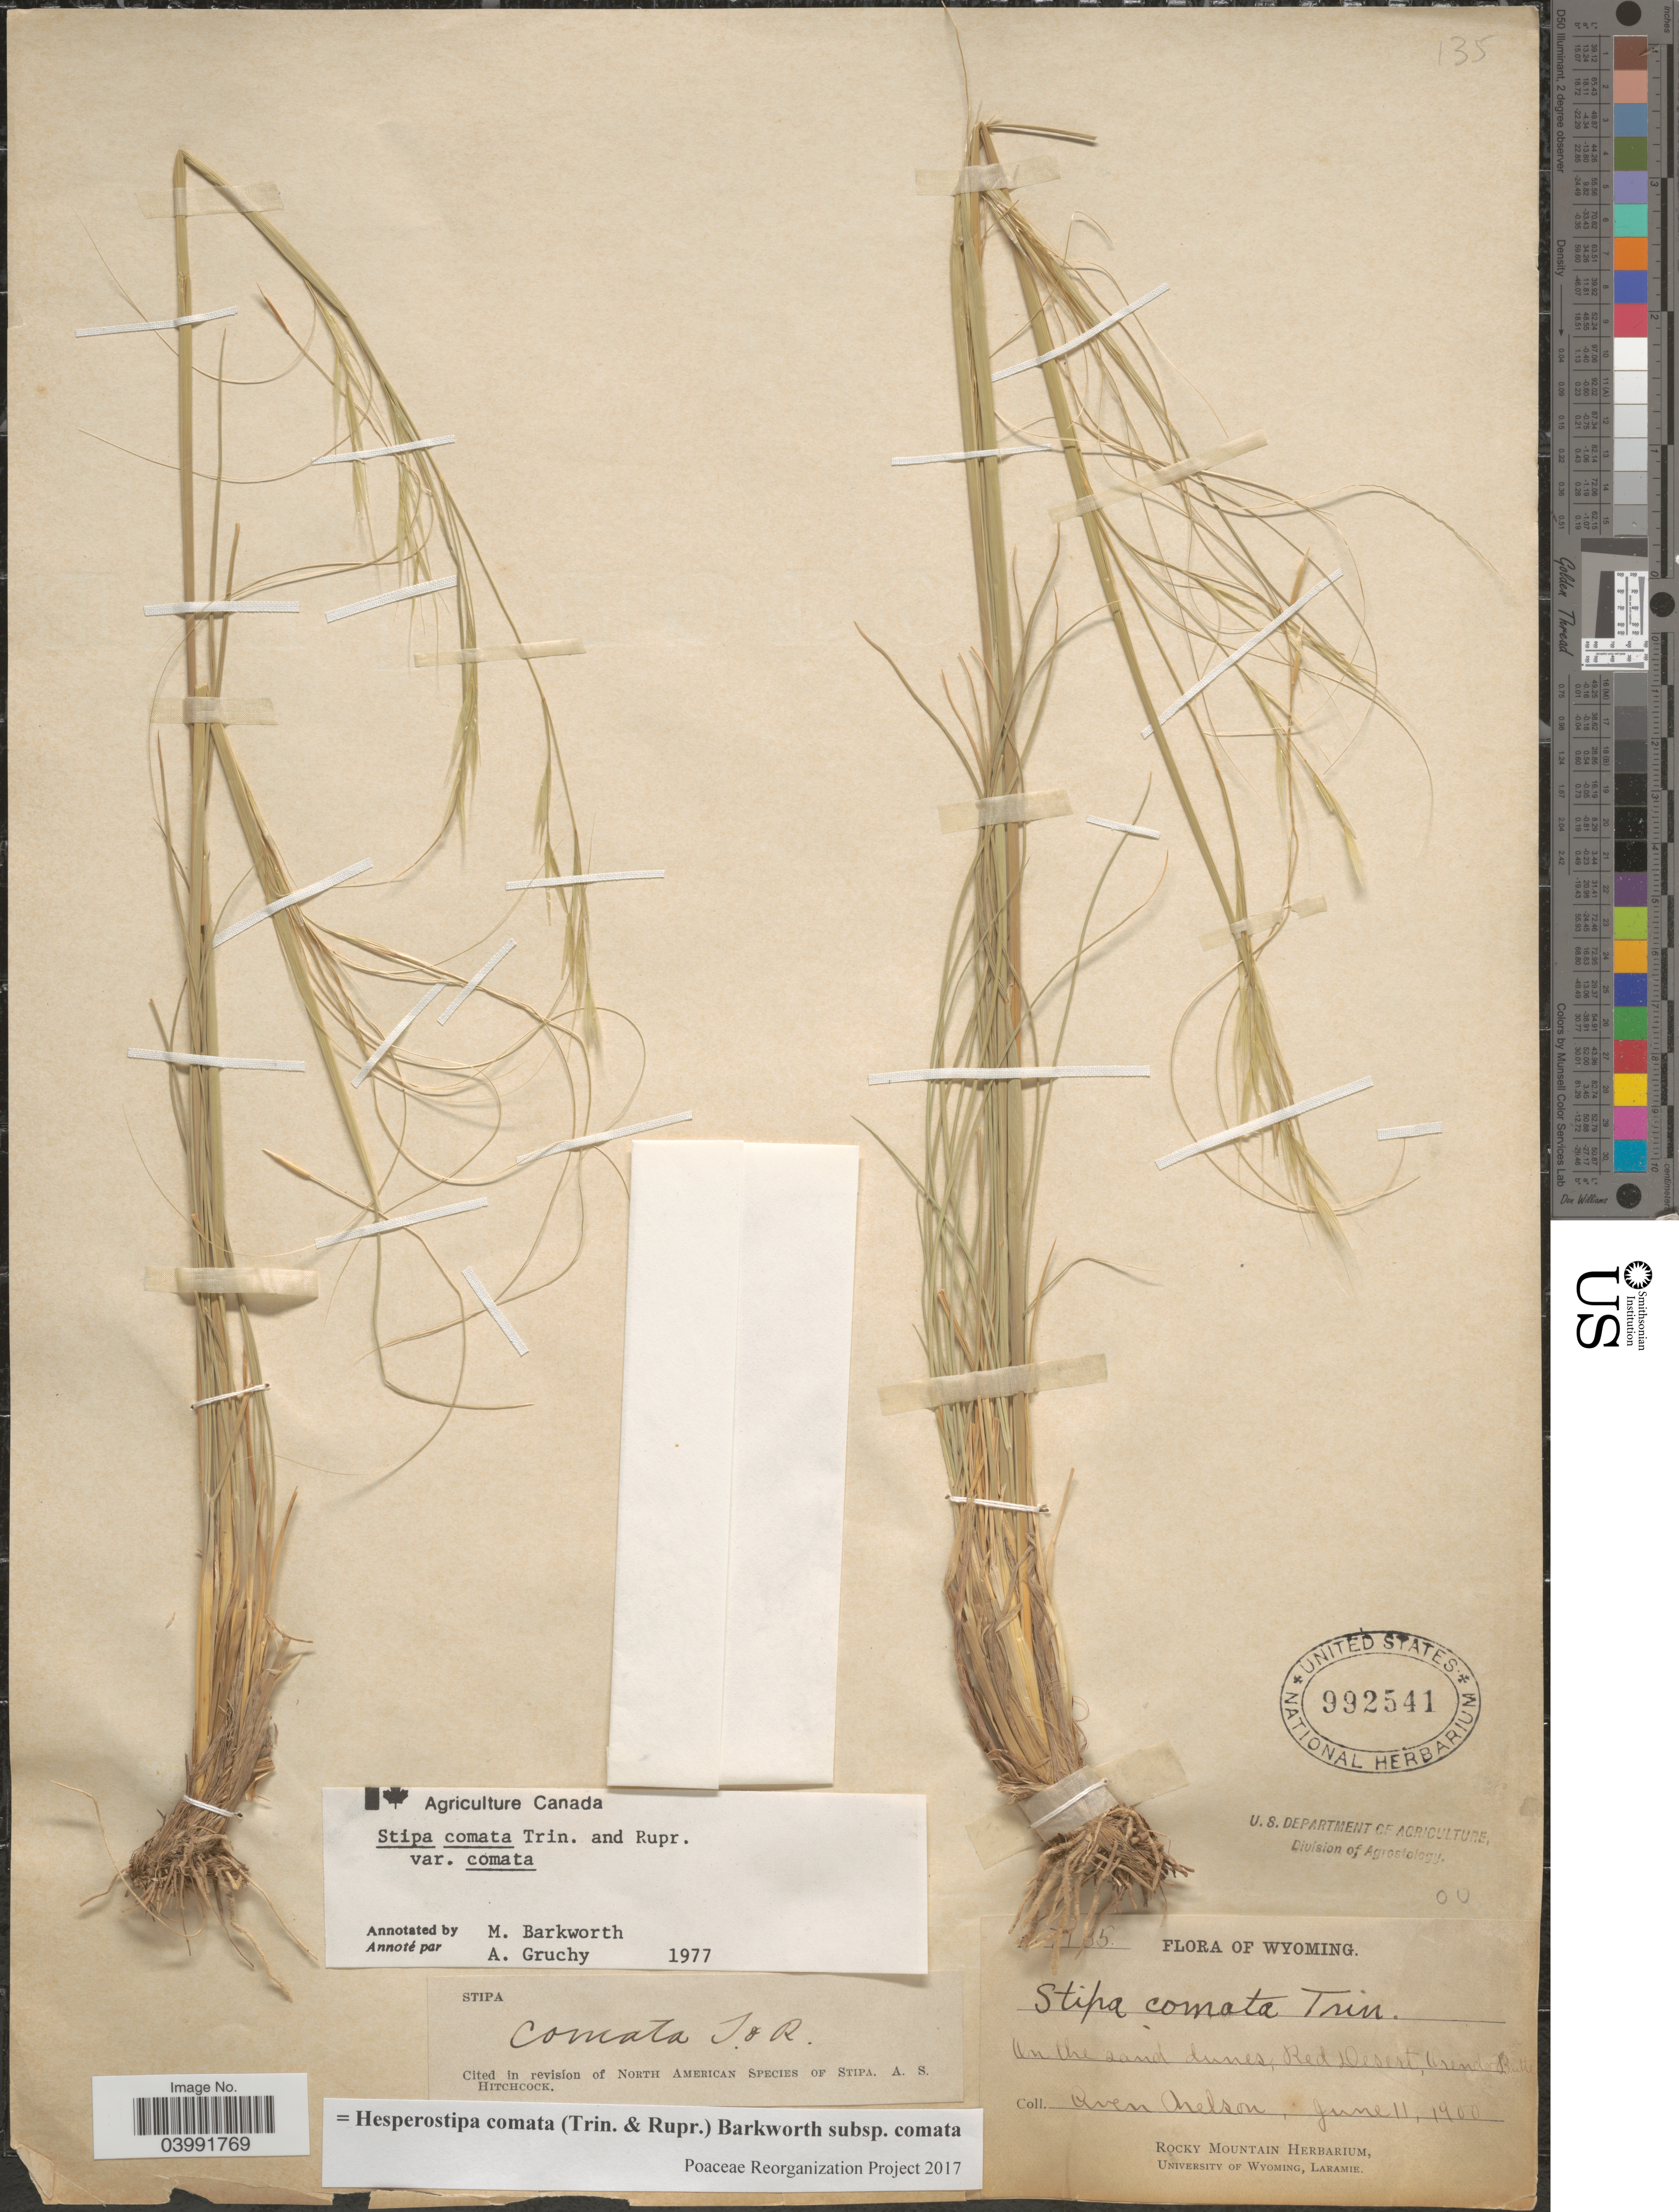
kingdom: Plantae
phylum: Tracheophyta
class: Liliopsida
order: Poales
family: Poaceae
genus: Hesperostipa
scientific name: Hesperostipa comata subsp. comata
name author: (Trin. & Rupr.) Barkworth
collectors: A. Nelson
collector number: !7135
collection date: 1900-06-11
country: United States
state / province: Wyoming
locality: On the sand dunes, Red Desert, Orendo Butte.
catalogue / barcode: US 992541